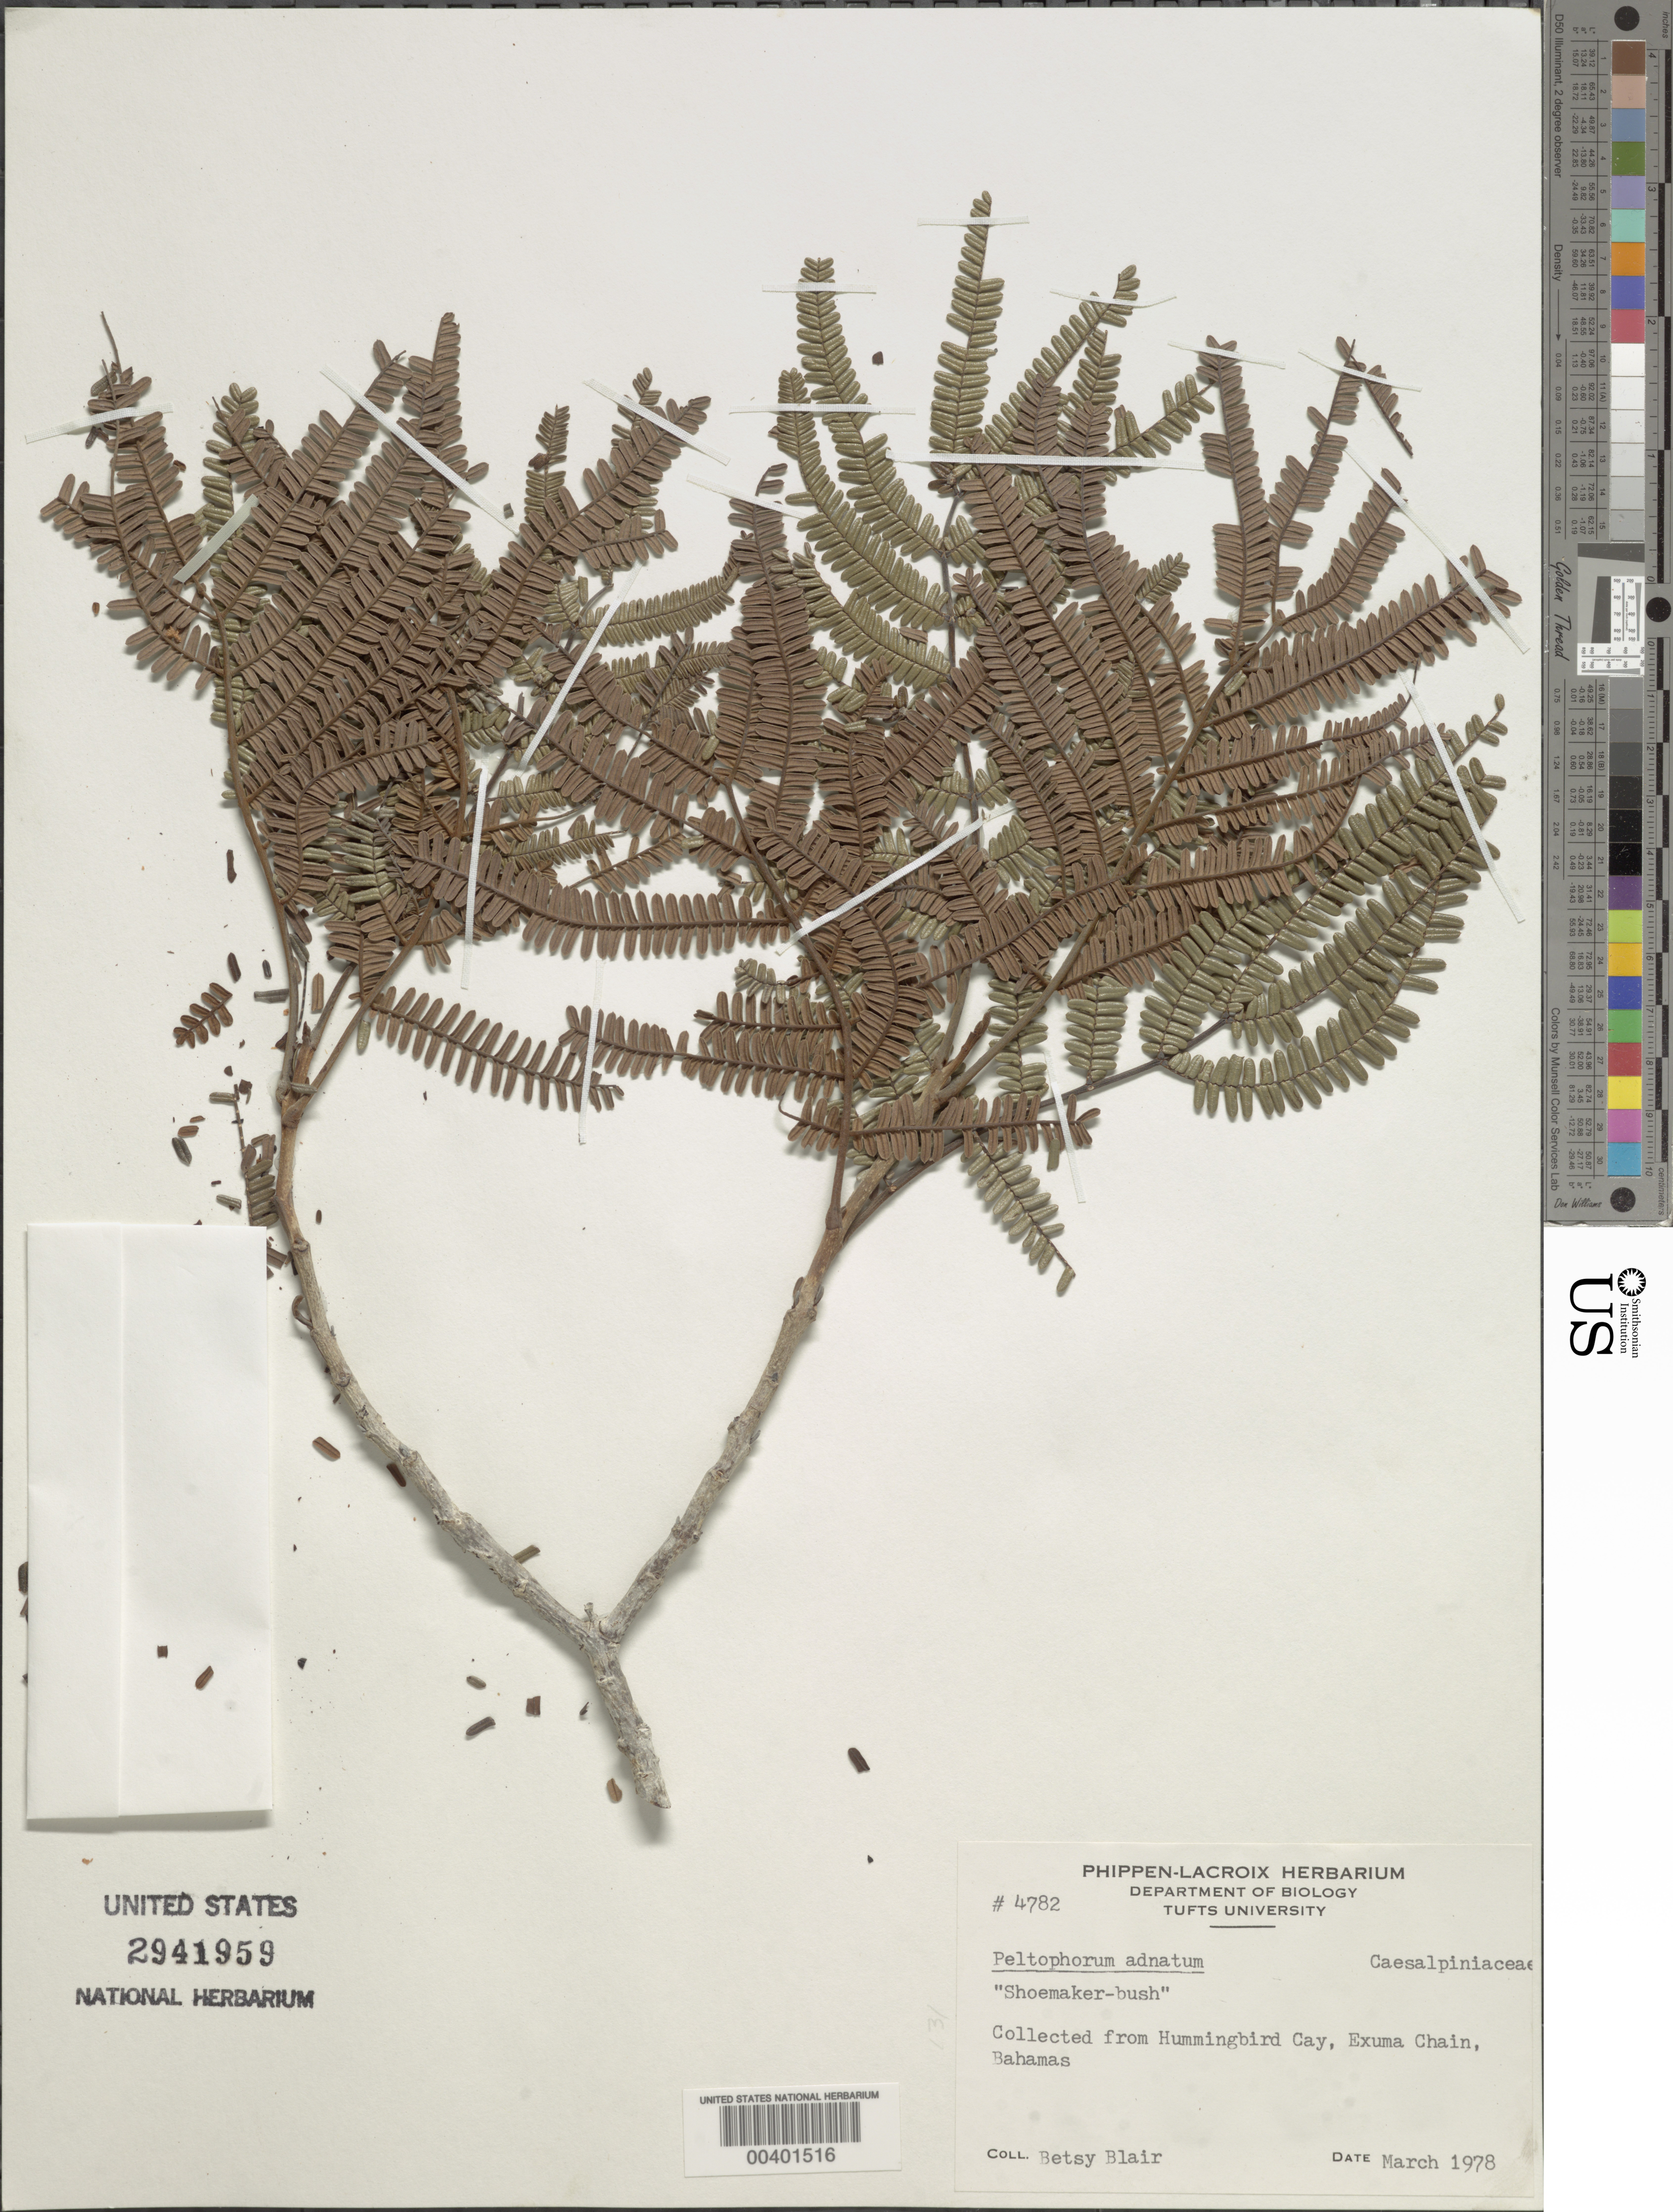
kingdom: Plantae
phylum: Tracheophyta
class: Magnoliopsida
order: Fabales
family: Fabaceae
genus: Peltophorum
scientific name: Peltophorum adnatum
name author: Griseb.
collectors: B. Blair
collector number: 4782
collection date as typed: Mar 1978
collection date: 1978-03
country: Bahamas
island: Hummingbird Cay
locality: Hummingbird cay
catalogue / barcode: US 2941959